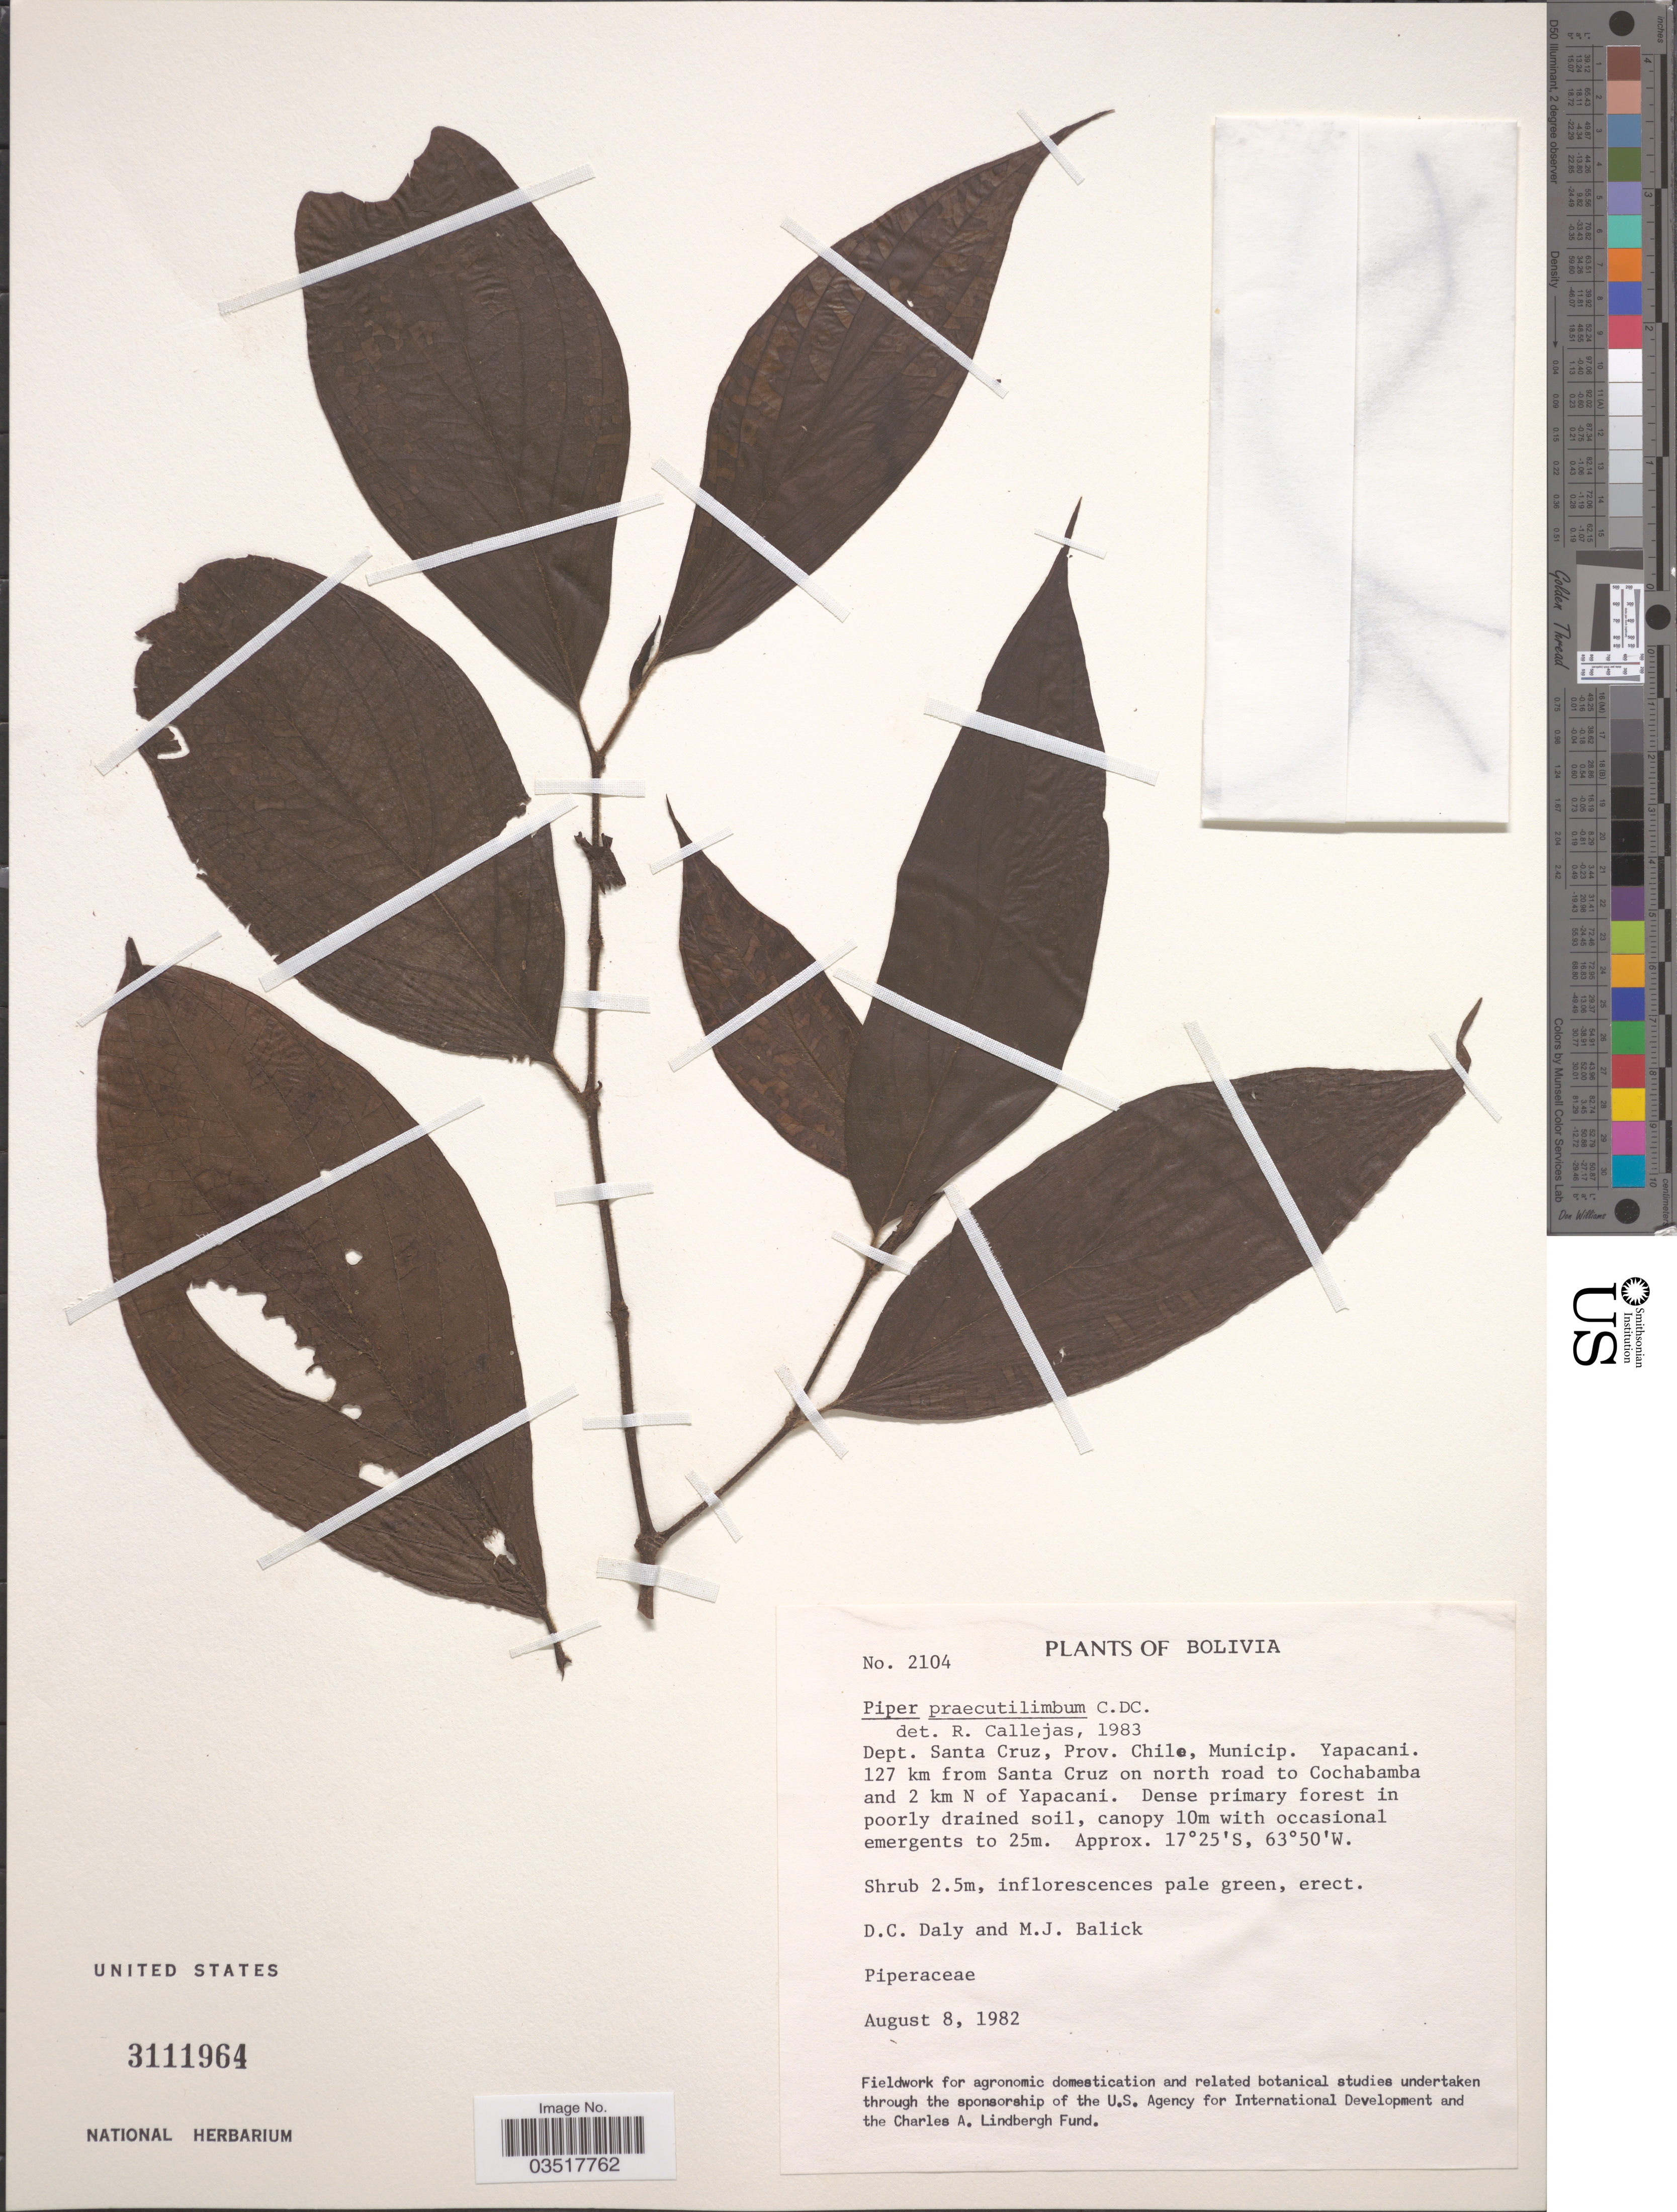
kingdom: Plantae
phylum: Tracheophyta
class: Magnoliopsida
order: Piperales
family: Piperaceae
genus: Piper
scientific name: Piper praeacutilimbum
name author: C. DC.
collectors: D. C. Daly & M. J. Balick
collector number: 2104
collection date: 1982-08-08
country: Bolivia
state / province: Santa Cruz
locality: Dept. Santa Cruz, Prov. Chile, Municip. Yapacani. 127 km from Santa Cruz on north road to Cochabamba and 2 km N of Yapacani.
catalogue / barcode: US 3111964